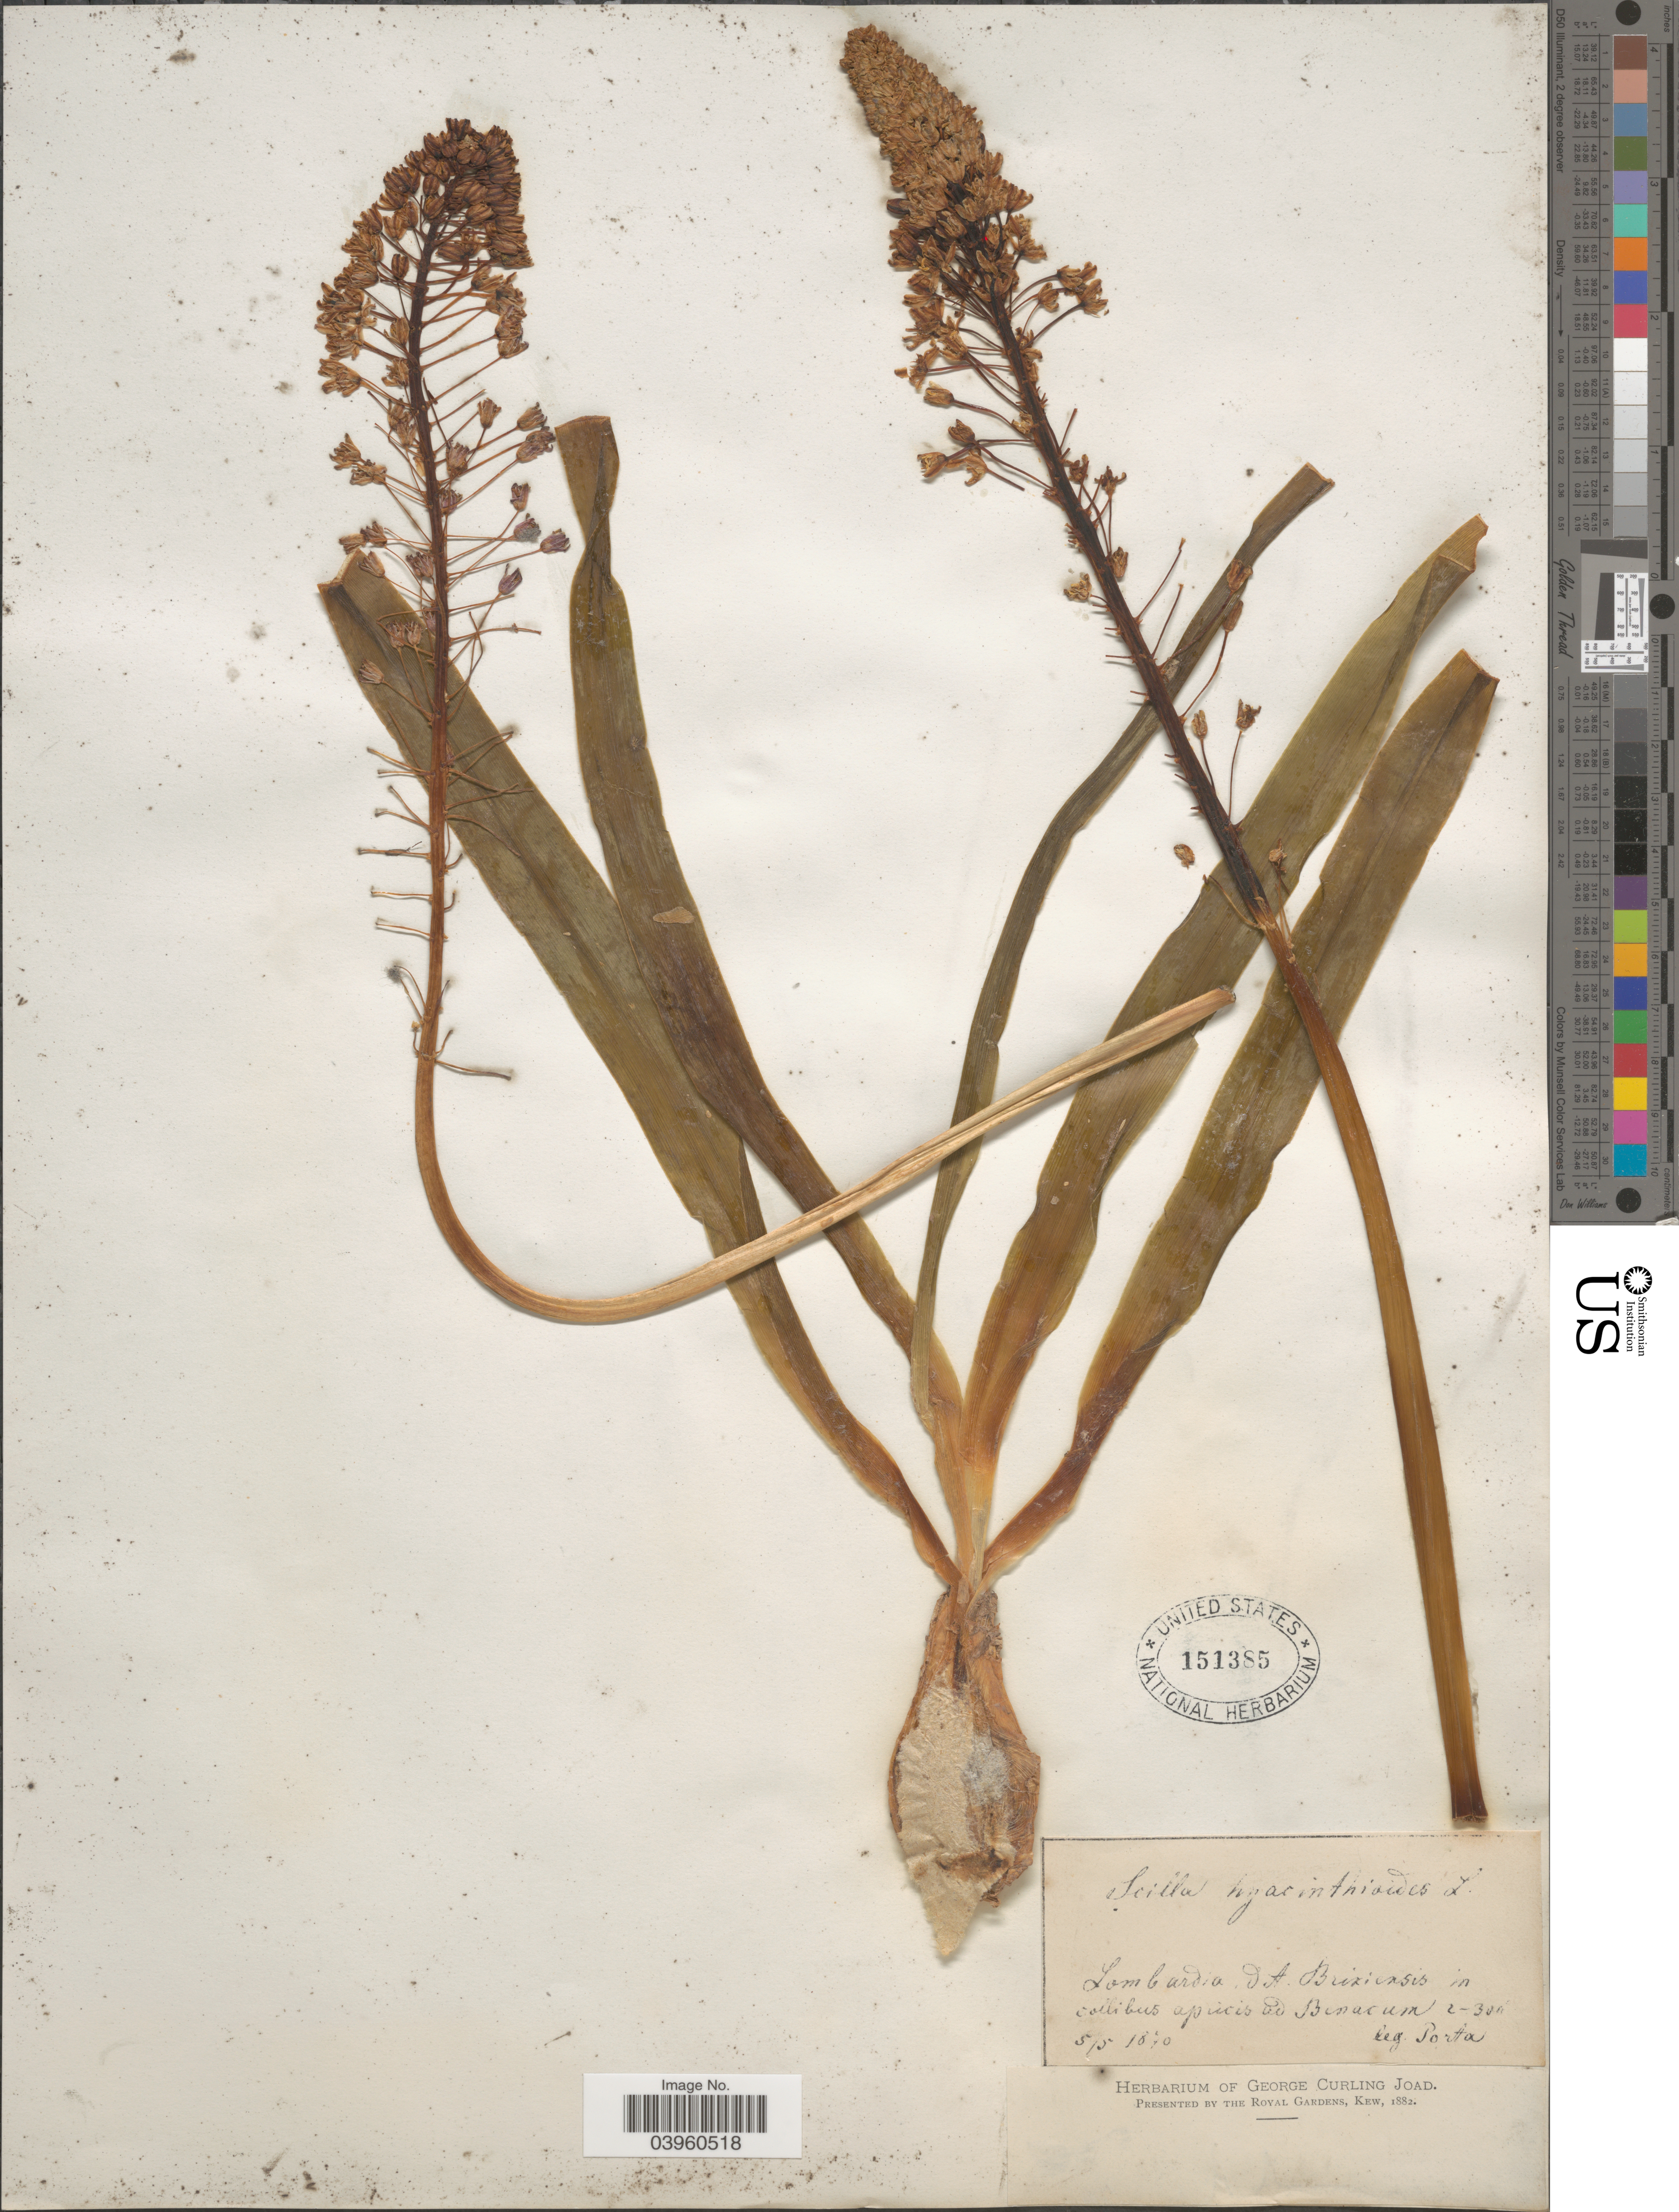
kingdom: Plantae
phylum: Tracheophyta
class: Liliopsida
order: Asparagales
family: Asparagaceae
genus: Scilla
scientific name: Scilla hyacinthoides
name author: L.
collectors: -- Porta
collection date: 1870-05-05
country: Italy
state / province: Lombardy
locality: Lombardia. d A. Brixiensis in collibus apricis ad Benacum.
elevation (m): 61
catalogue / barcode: US 151385